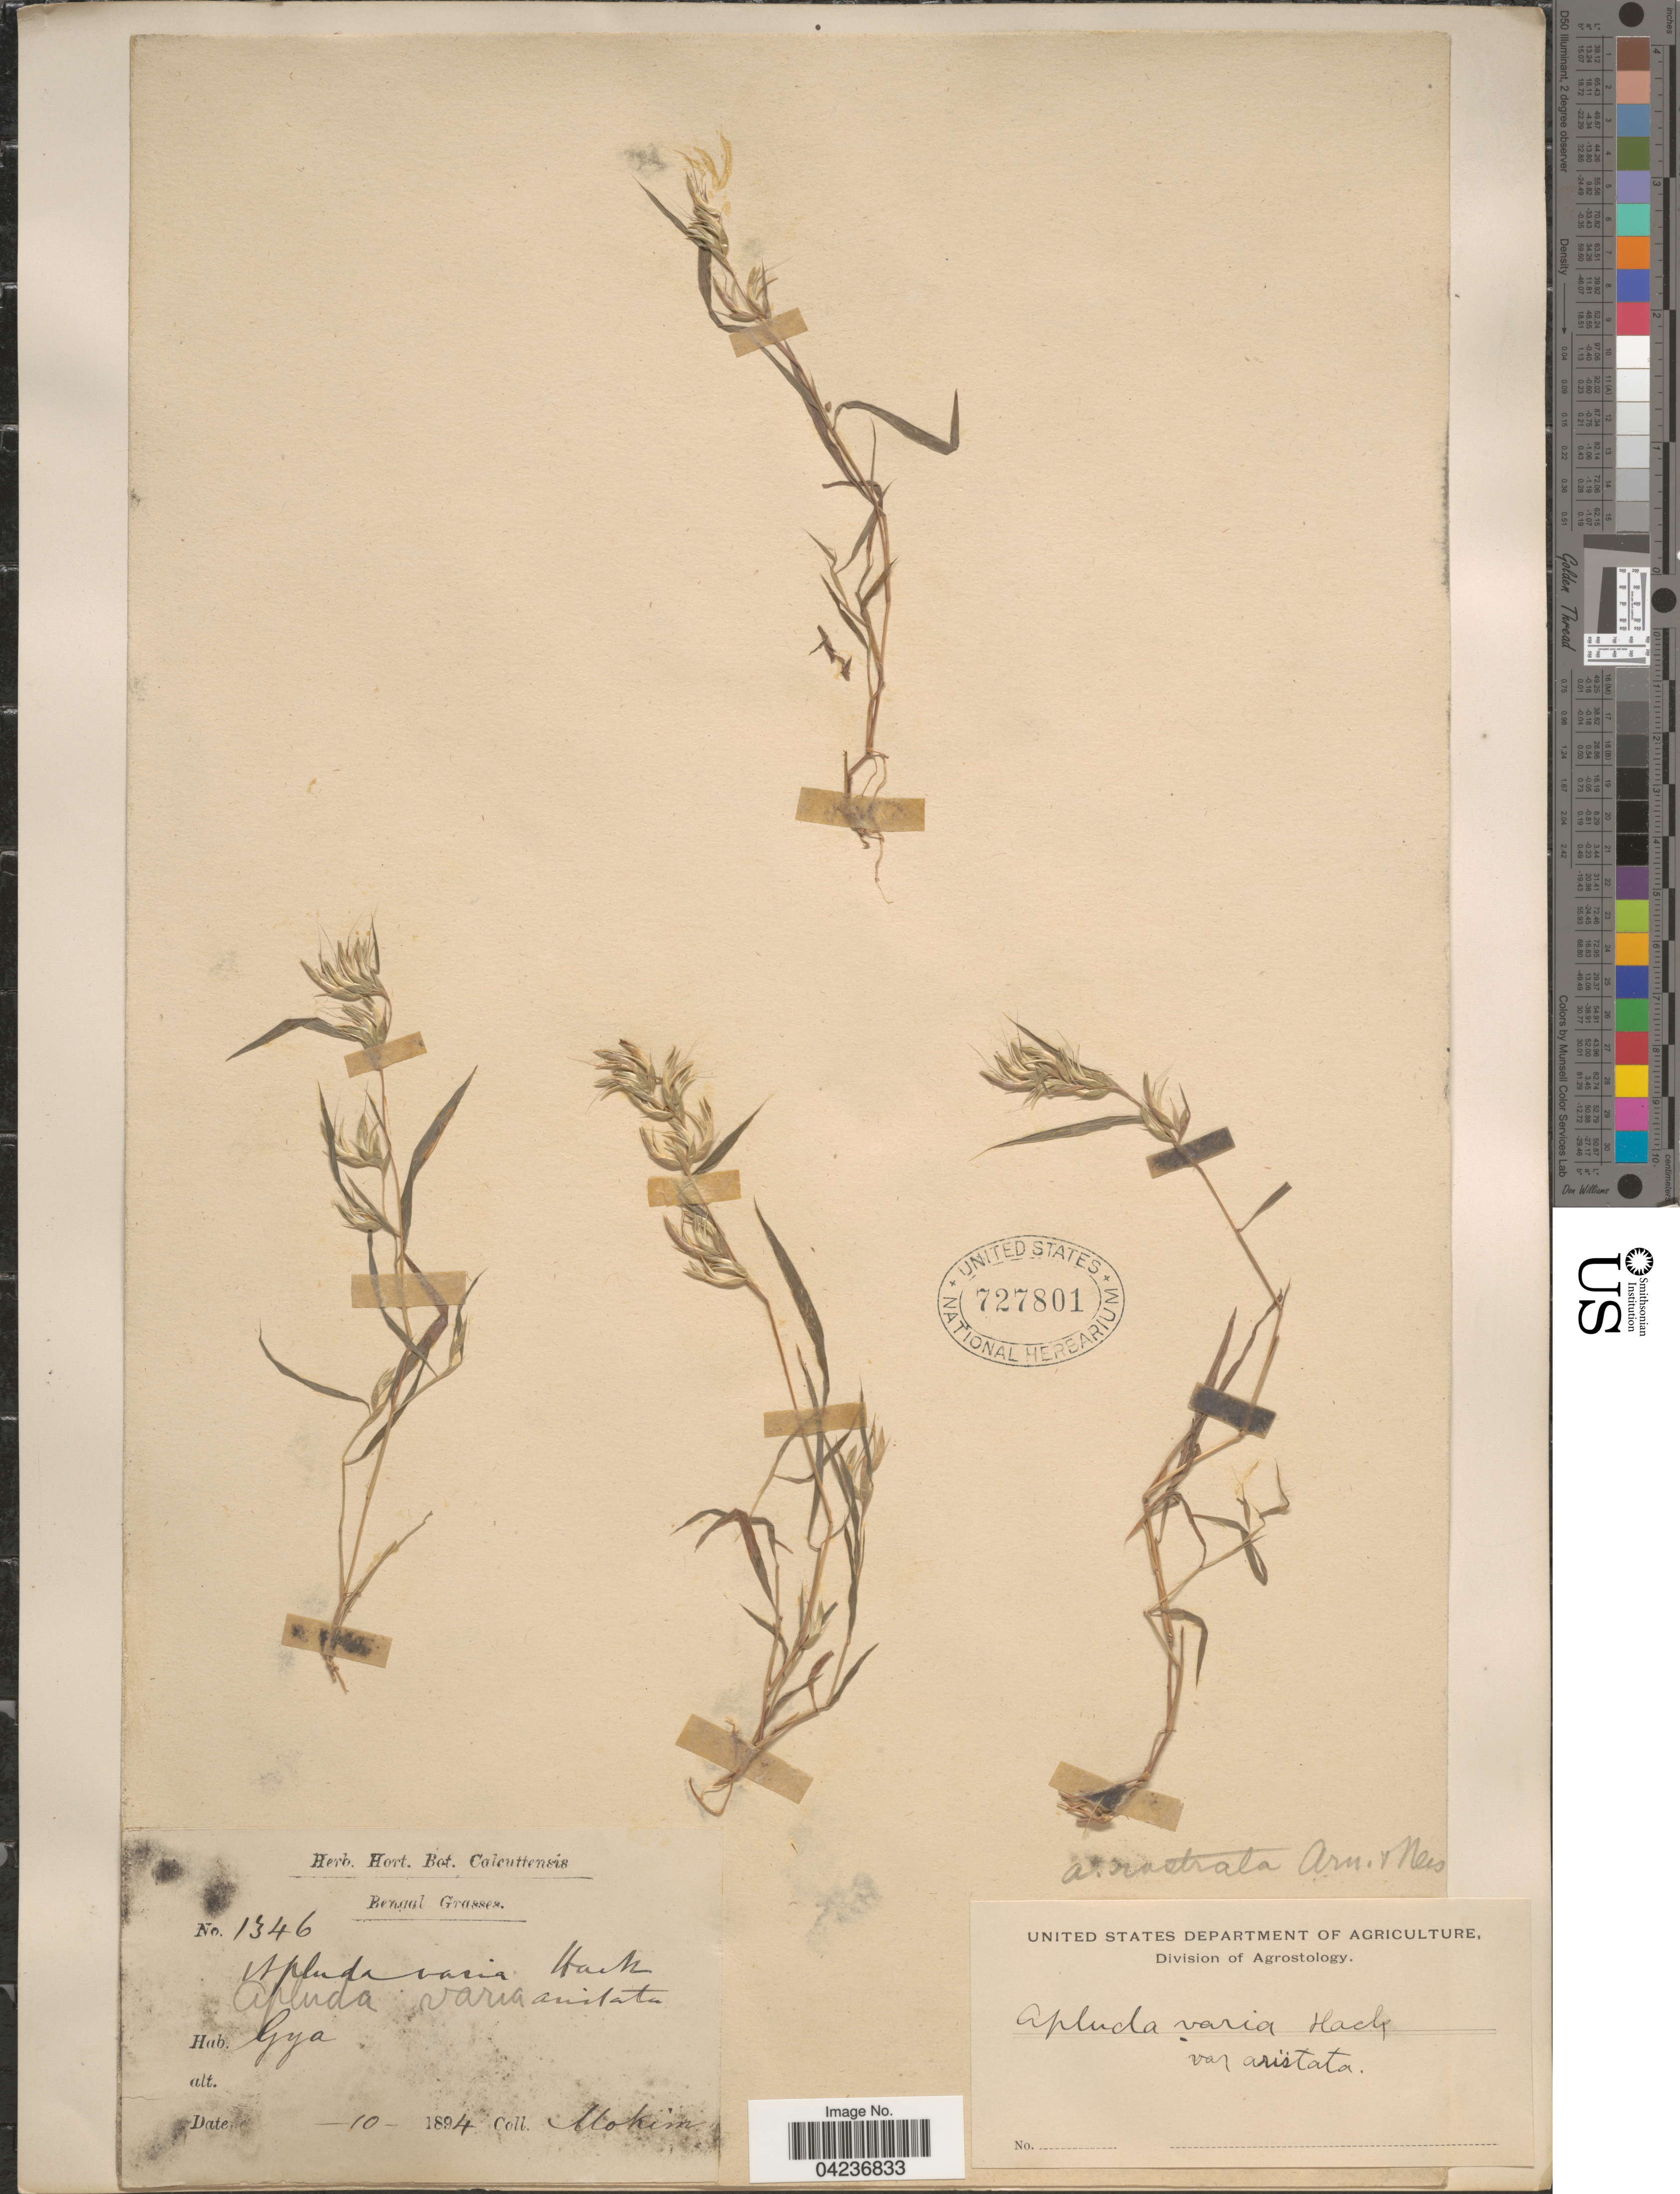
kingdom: Plantae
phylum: Tracheophyta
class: Liliopsida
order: Poales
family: Poaceae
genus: Apluda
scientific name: Apluda mutica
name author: L.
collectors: -. Mokim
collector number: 1346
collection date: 1894-10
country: India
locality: Bengal. Gya.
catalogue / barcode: US 727801